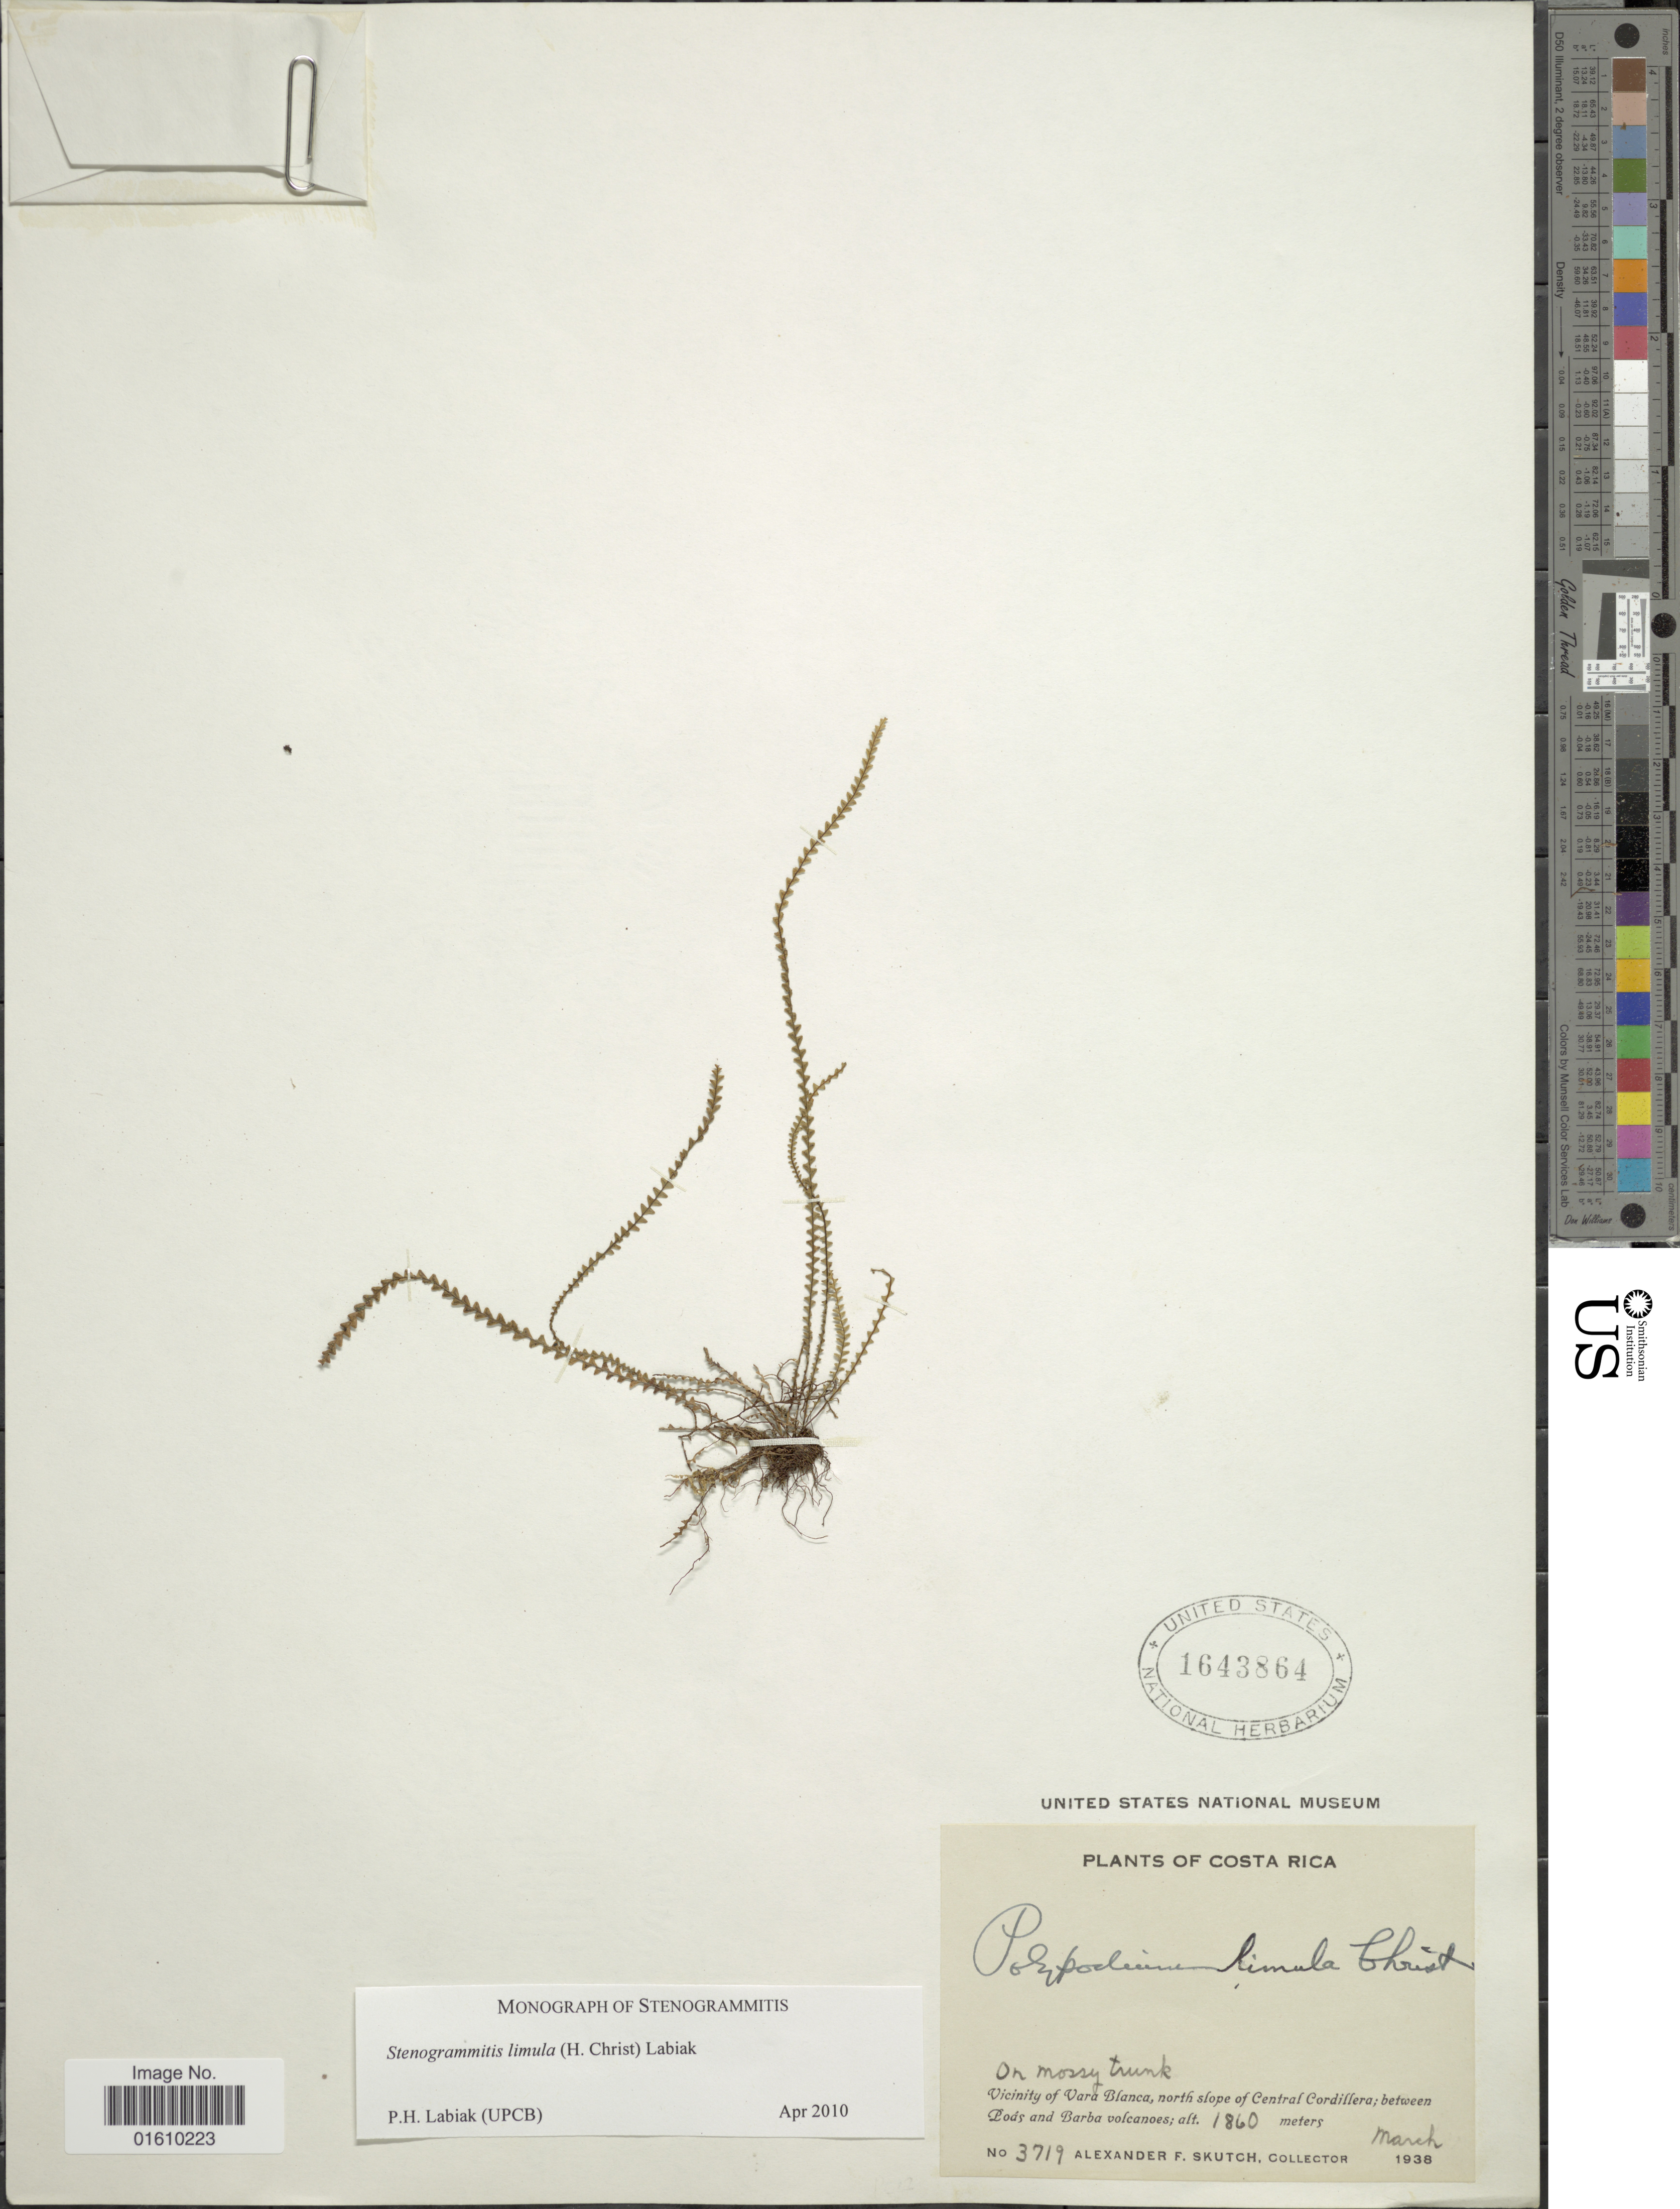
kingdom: Plantae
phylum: Tracheophyta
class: Polypodiopsida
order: Polypodiales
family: Polypodiaceae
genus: Stenogrammitis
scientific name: Stenogrammitis limula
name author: (Christ) Labiak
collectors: A. F. Skutch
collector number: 3719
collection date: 1938-03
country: Costa Rica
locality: Vicinity of Vara Blanca, north slope of Central Cordillera; between Pods and Barba volcanoes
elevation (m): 1860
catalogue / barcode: US 1643864